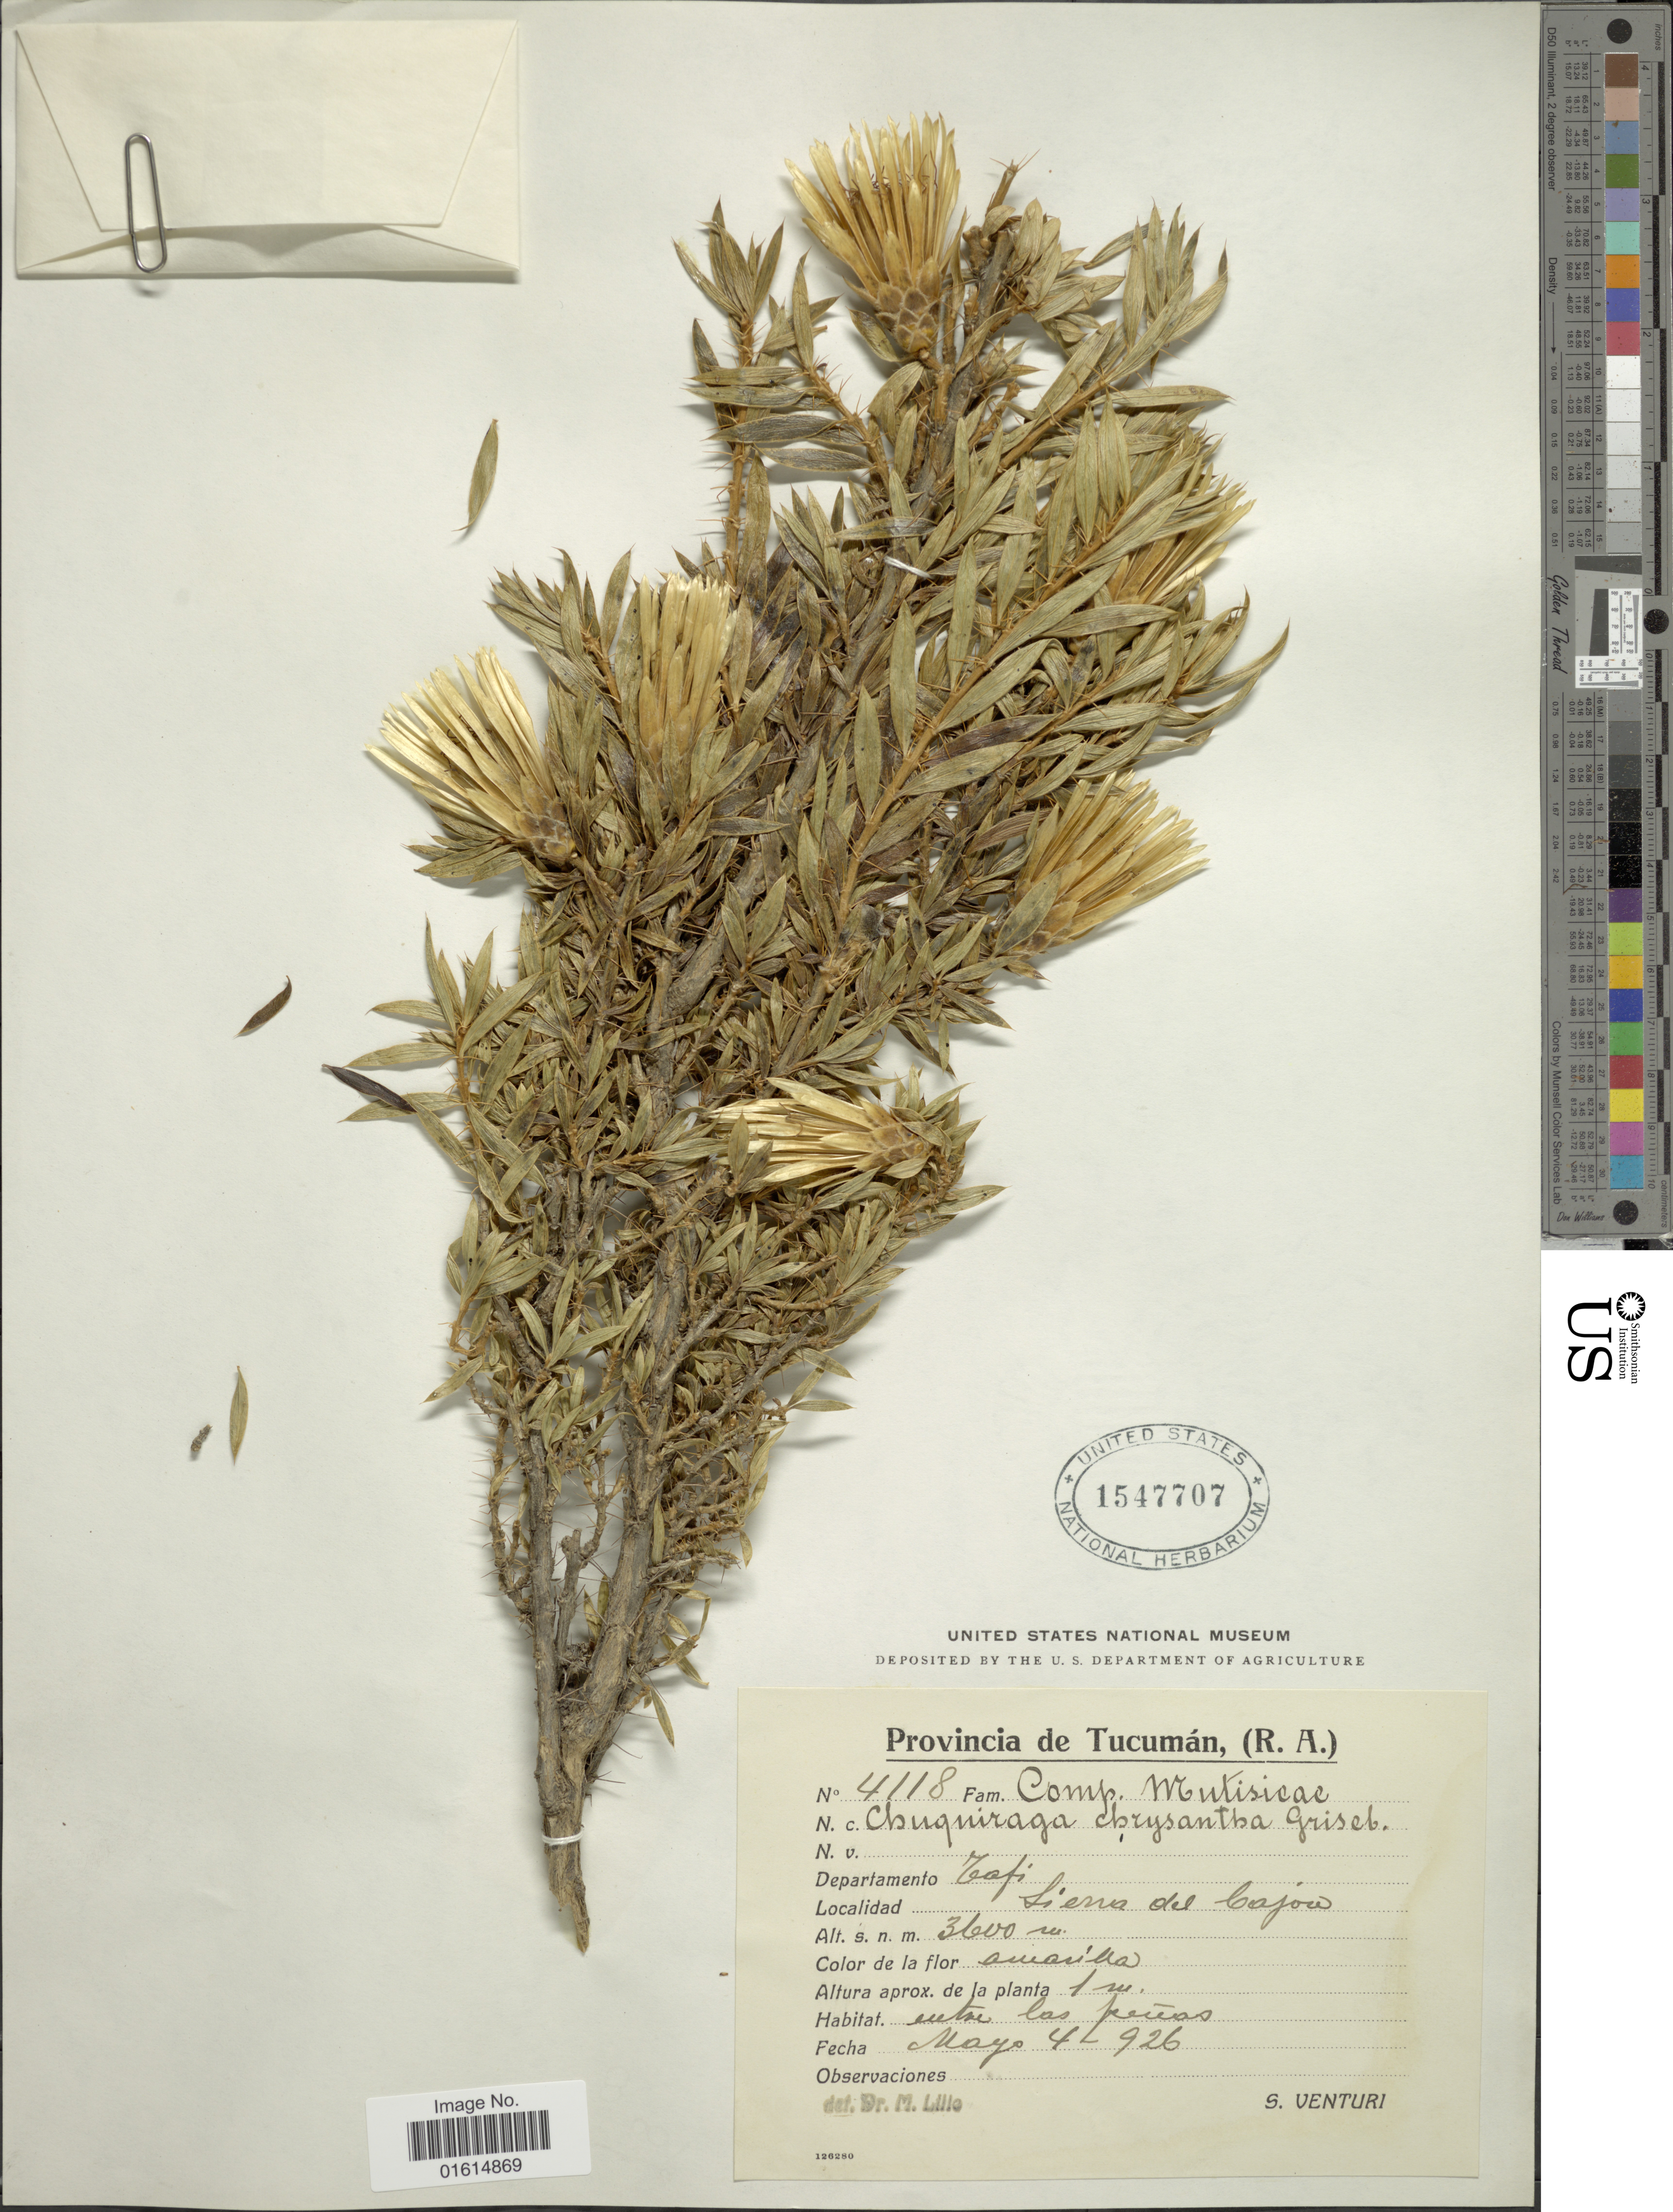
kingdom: Plantae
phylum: Tracheophyta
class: Magnoliopsida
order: Asterales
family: Asteraceae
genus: Chuquiraga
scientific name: Chuquiraga chrysantha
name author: Fielding & Gardner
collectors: S. Venturi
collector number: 4118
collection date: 1926-05-04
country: Argentina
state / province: Tucumán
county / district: Tafí Viejo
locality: Sierra del Cajón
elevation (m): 3600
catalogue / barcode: US 1547707